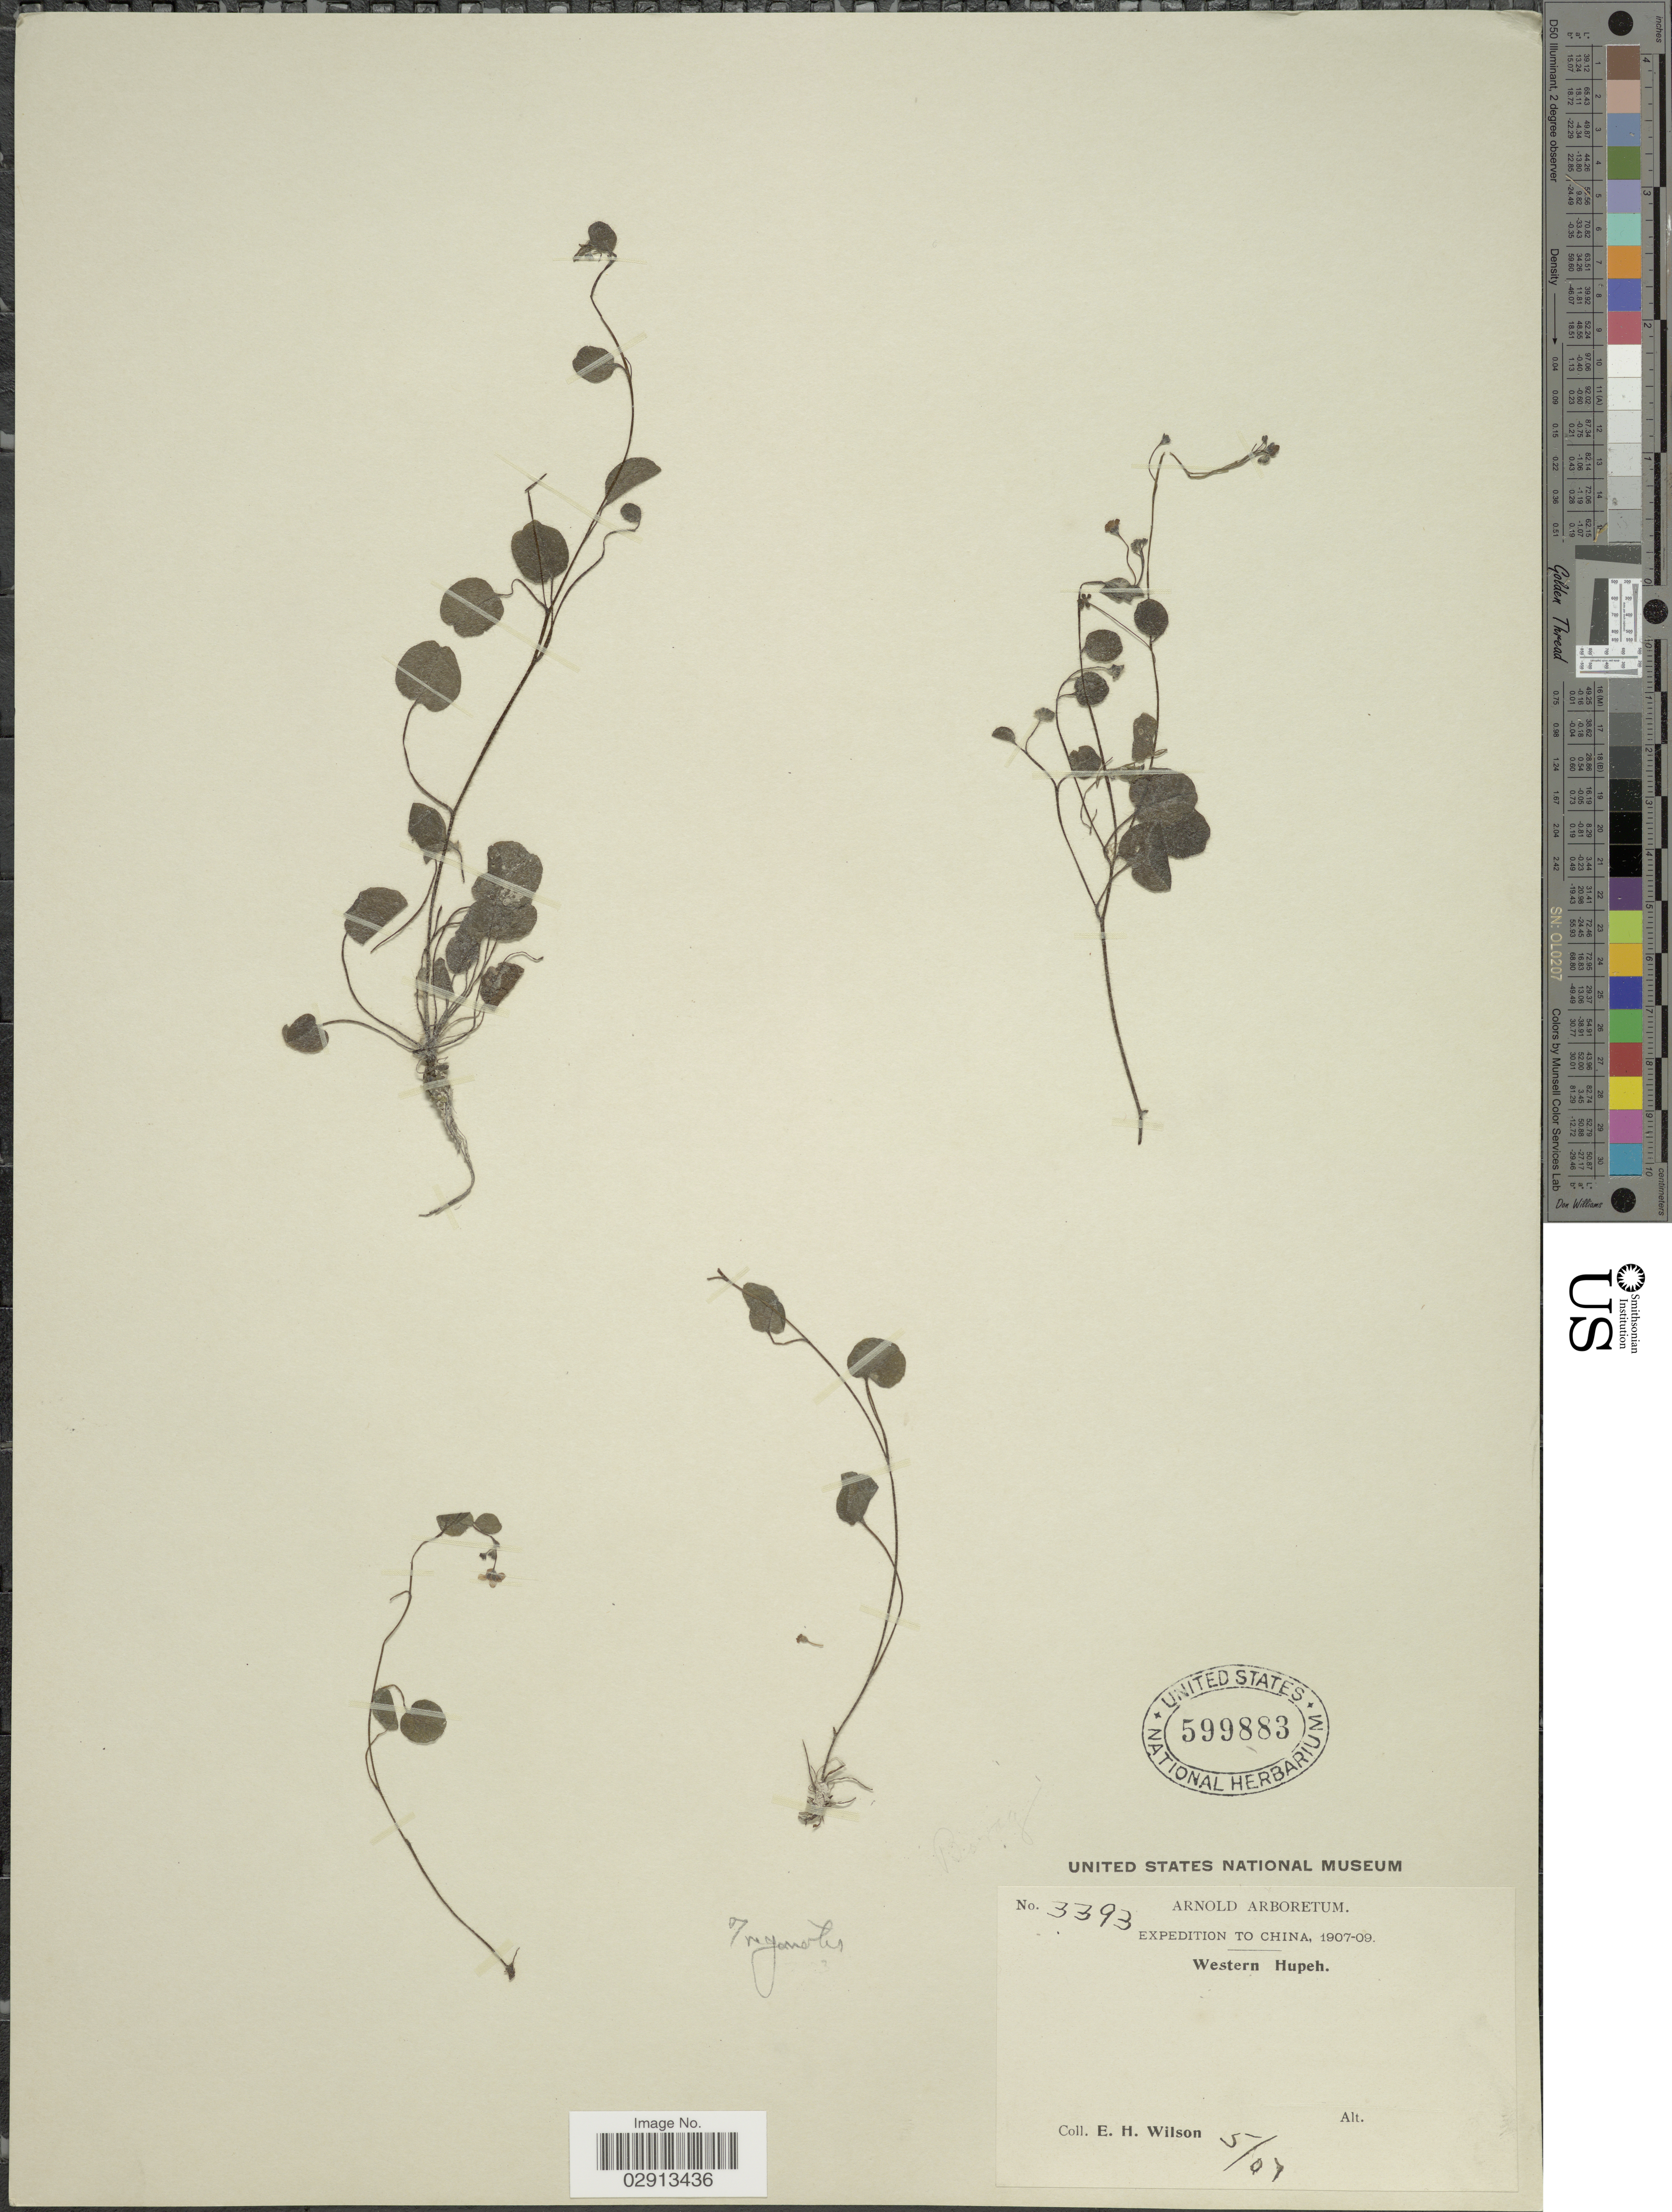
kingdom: Plantae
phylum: Tracheophyta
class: Magnoliopsida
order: Boraginales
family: Boraginaceae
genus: Trigonotis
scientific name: Trigonotis sp.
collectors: E. Wilson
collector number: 3393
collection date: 1907-05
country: China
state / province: Hubei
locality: Western Hupeh.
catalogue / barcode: US 599883